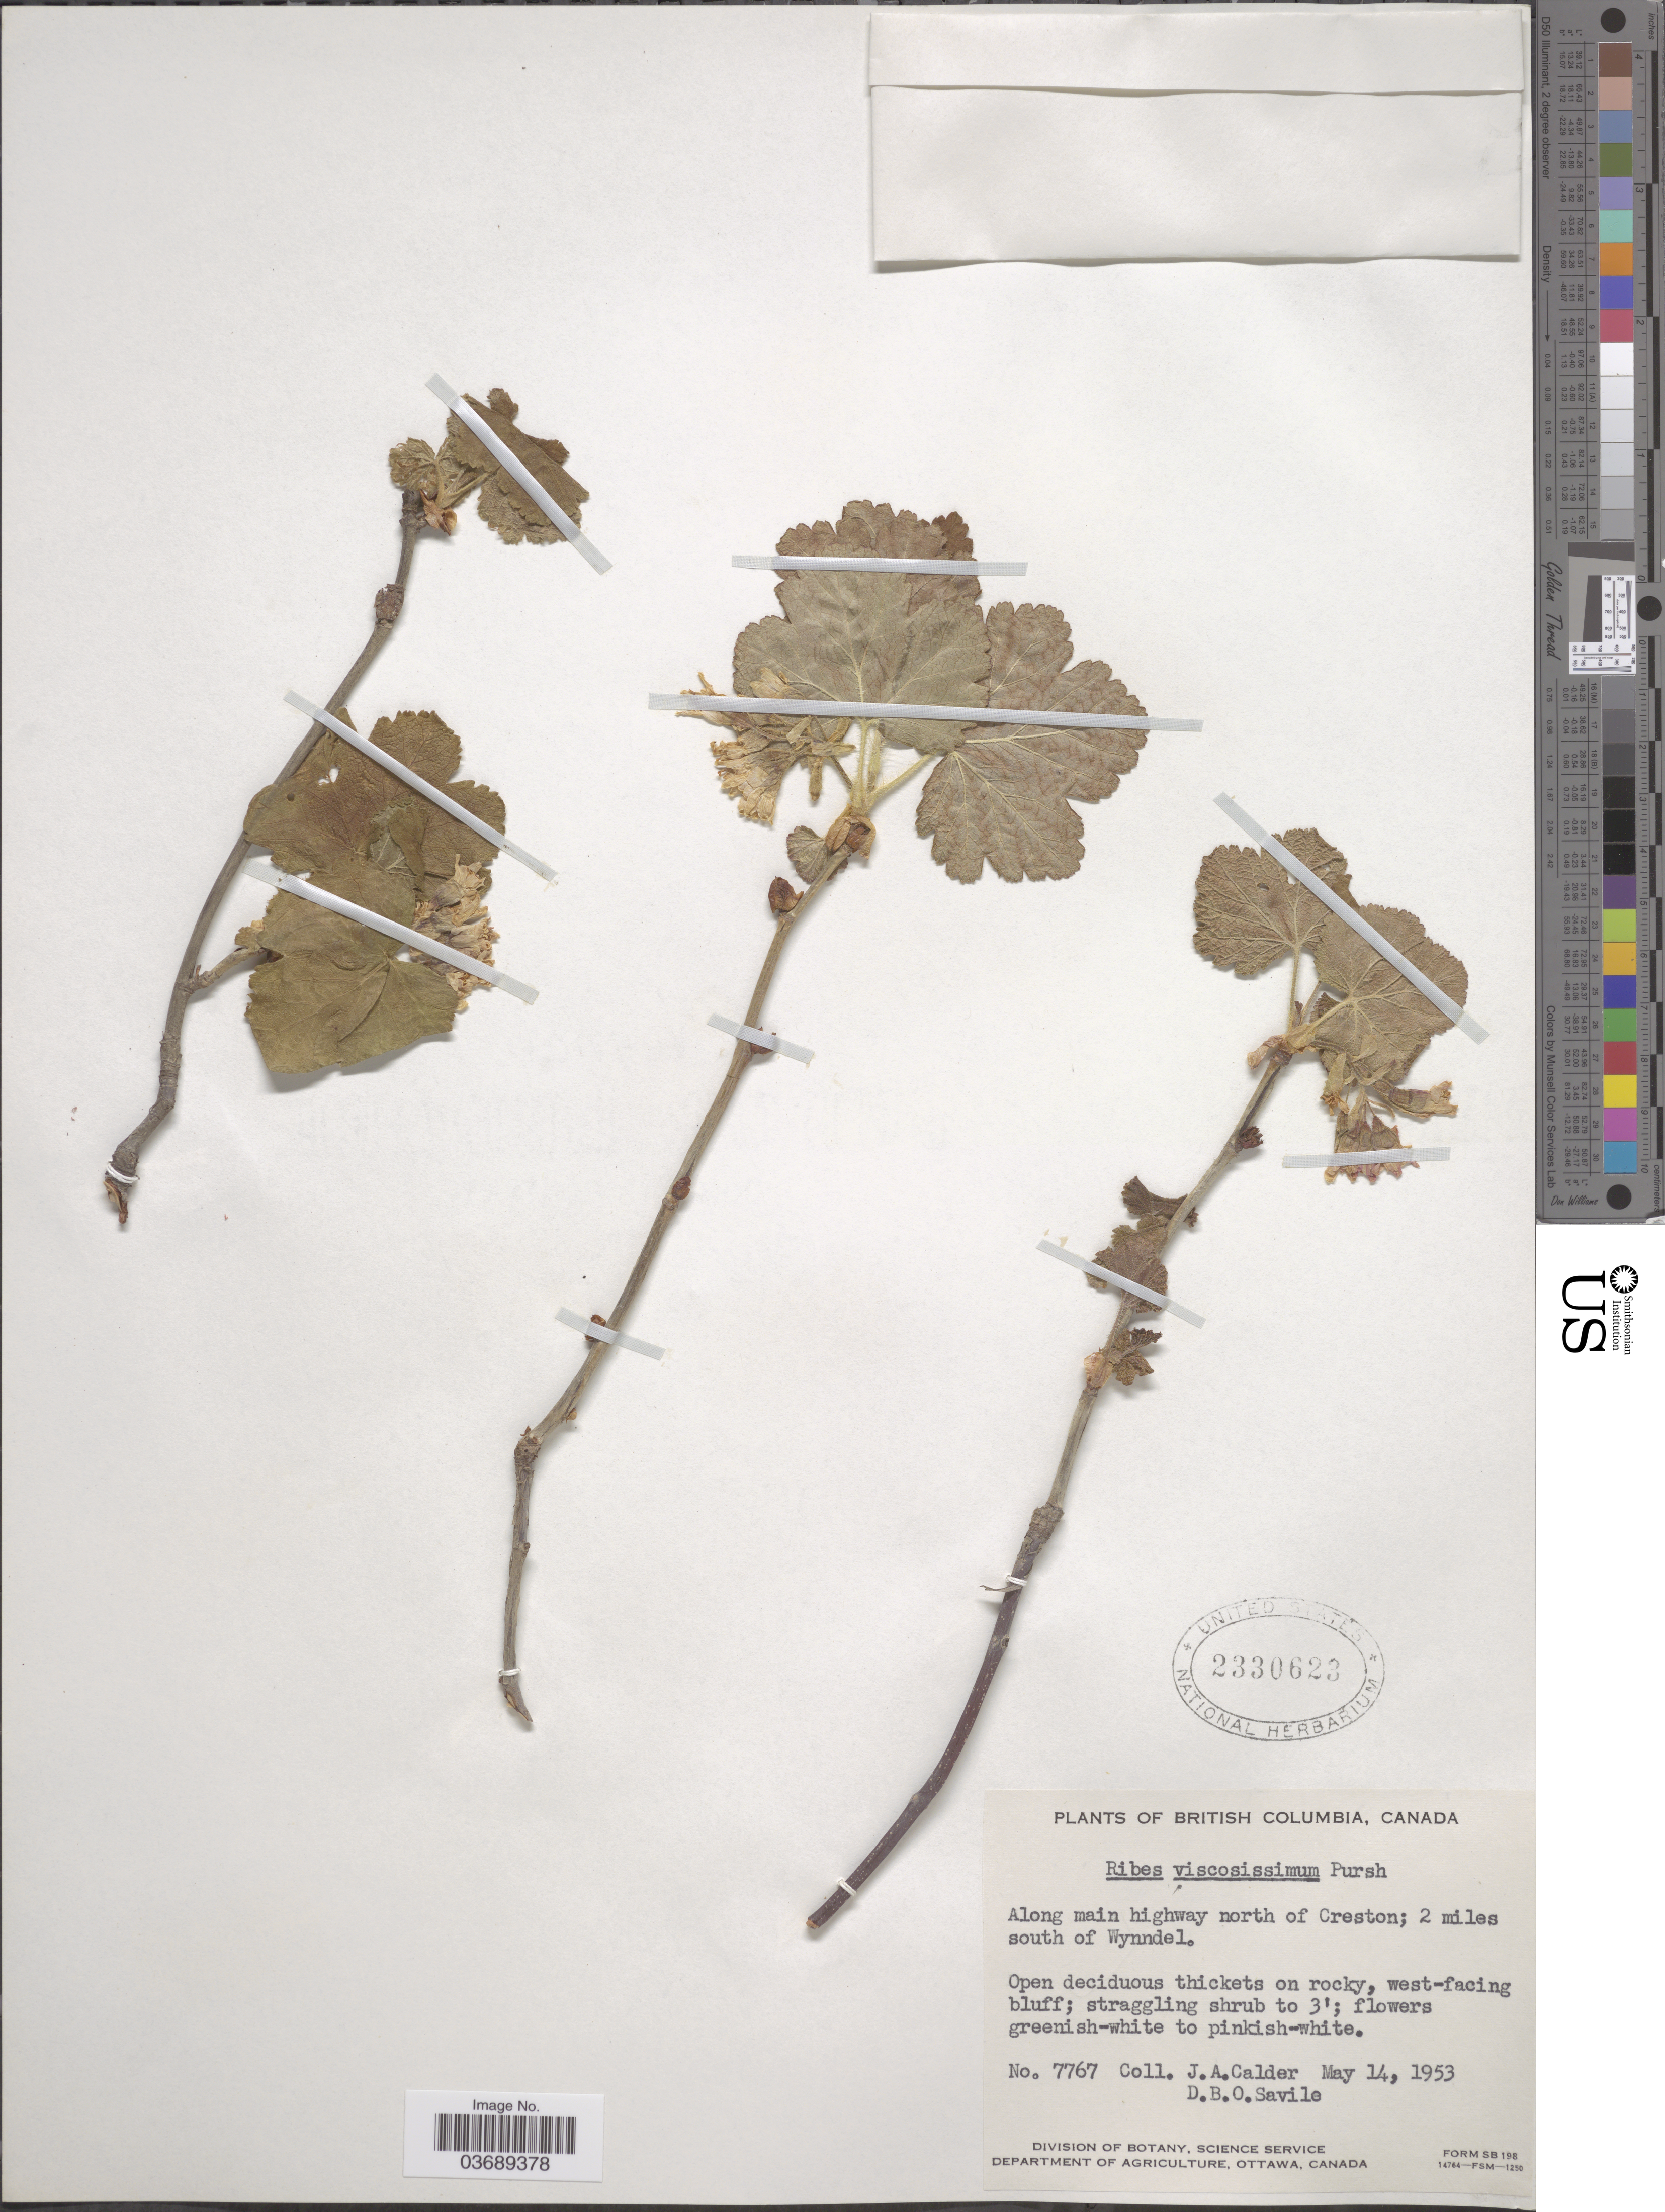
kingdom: Plantae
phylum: Tracheophyta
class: Magnoliopsida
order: Saxifragales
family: Grossulariaceae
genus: Ribes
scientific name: Ribes viscosissimum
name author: Pursh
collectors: J. A. Calder & D. Savile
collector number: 7767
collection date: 1953-05-14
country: Canada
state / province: British Columbia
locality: Along main highway north of Creston; 2 miles south of Wynndel.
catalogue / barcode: US 2330623